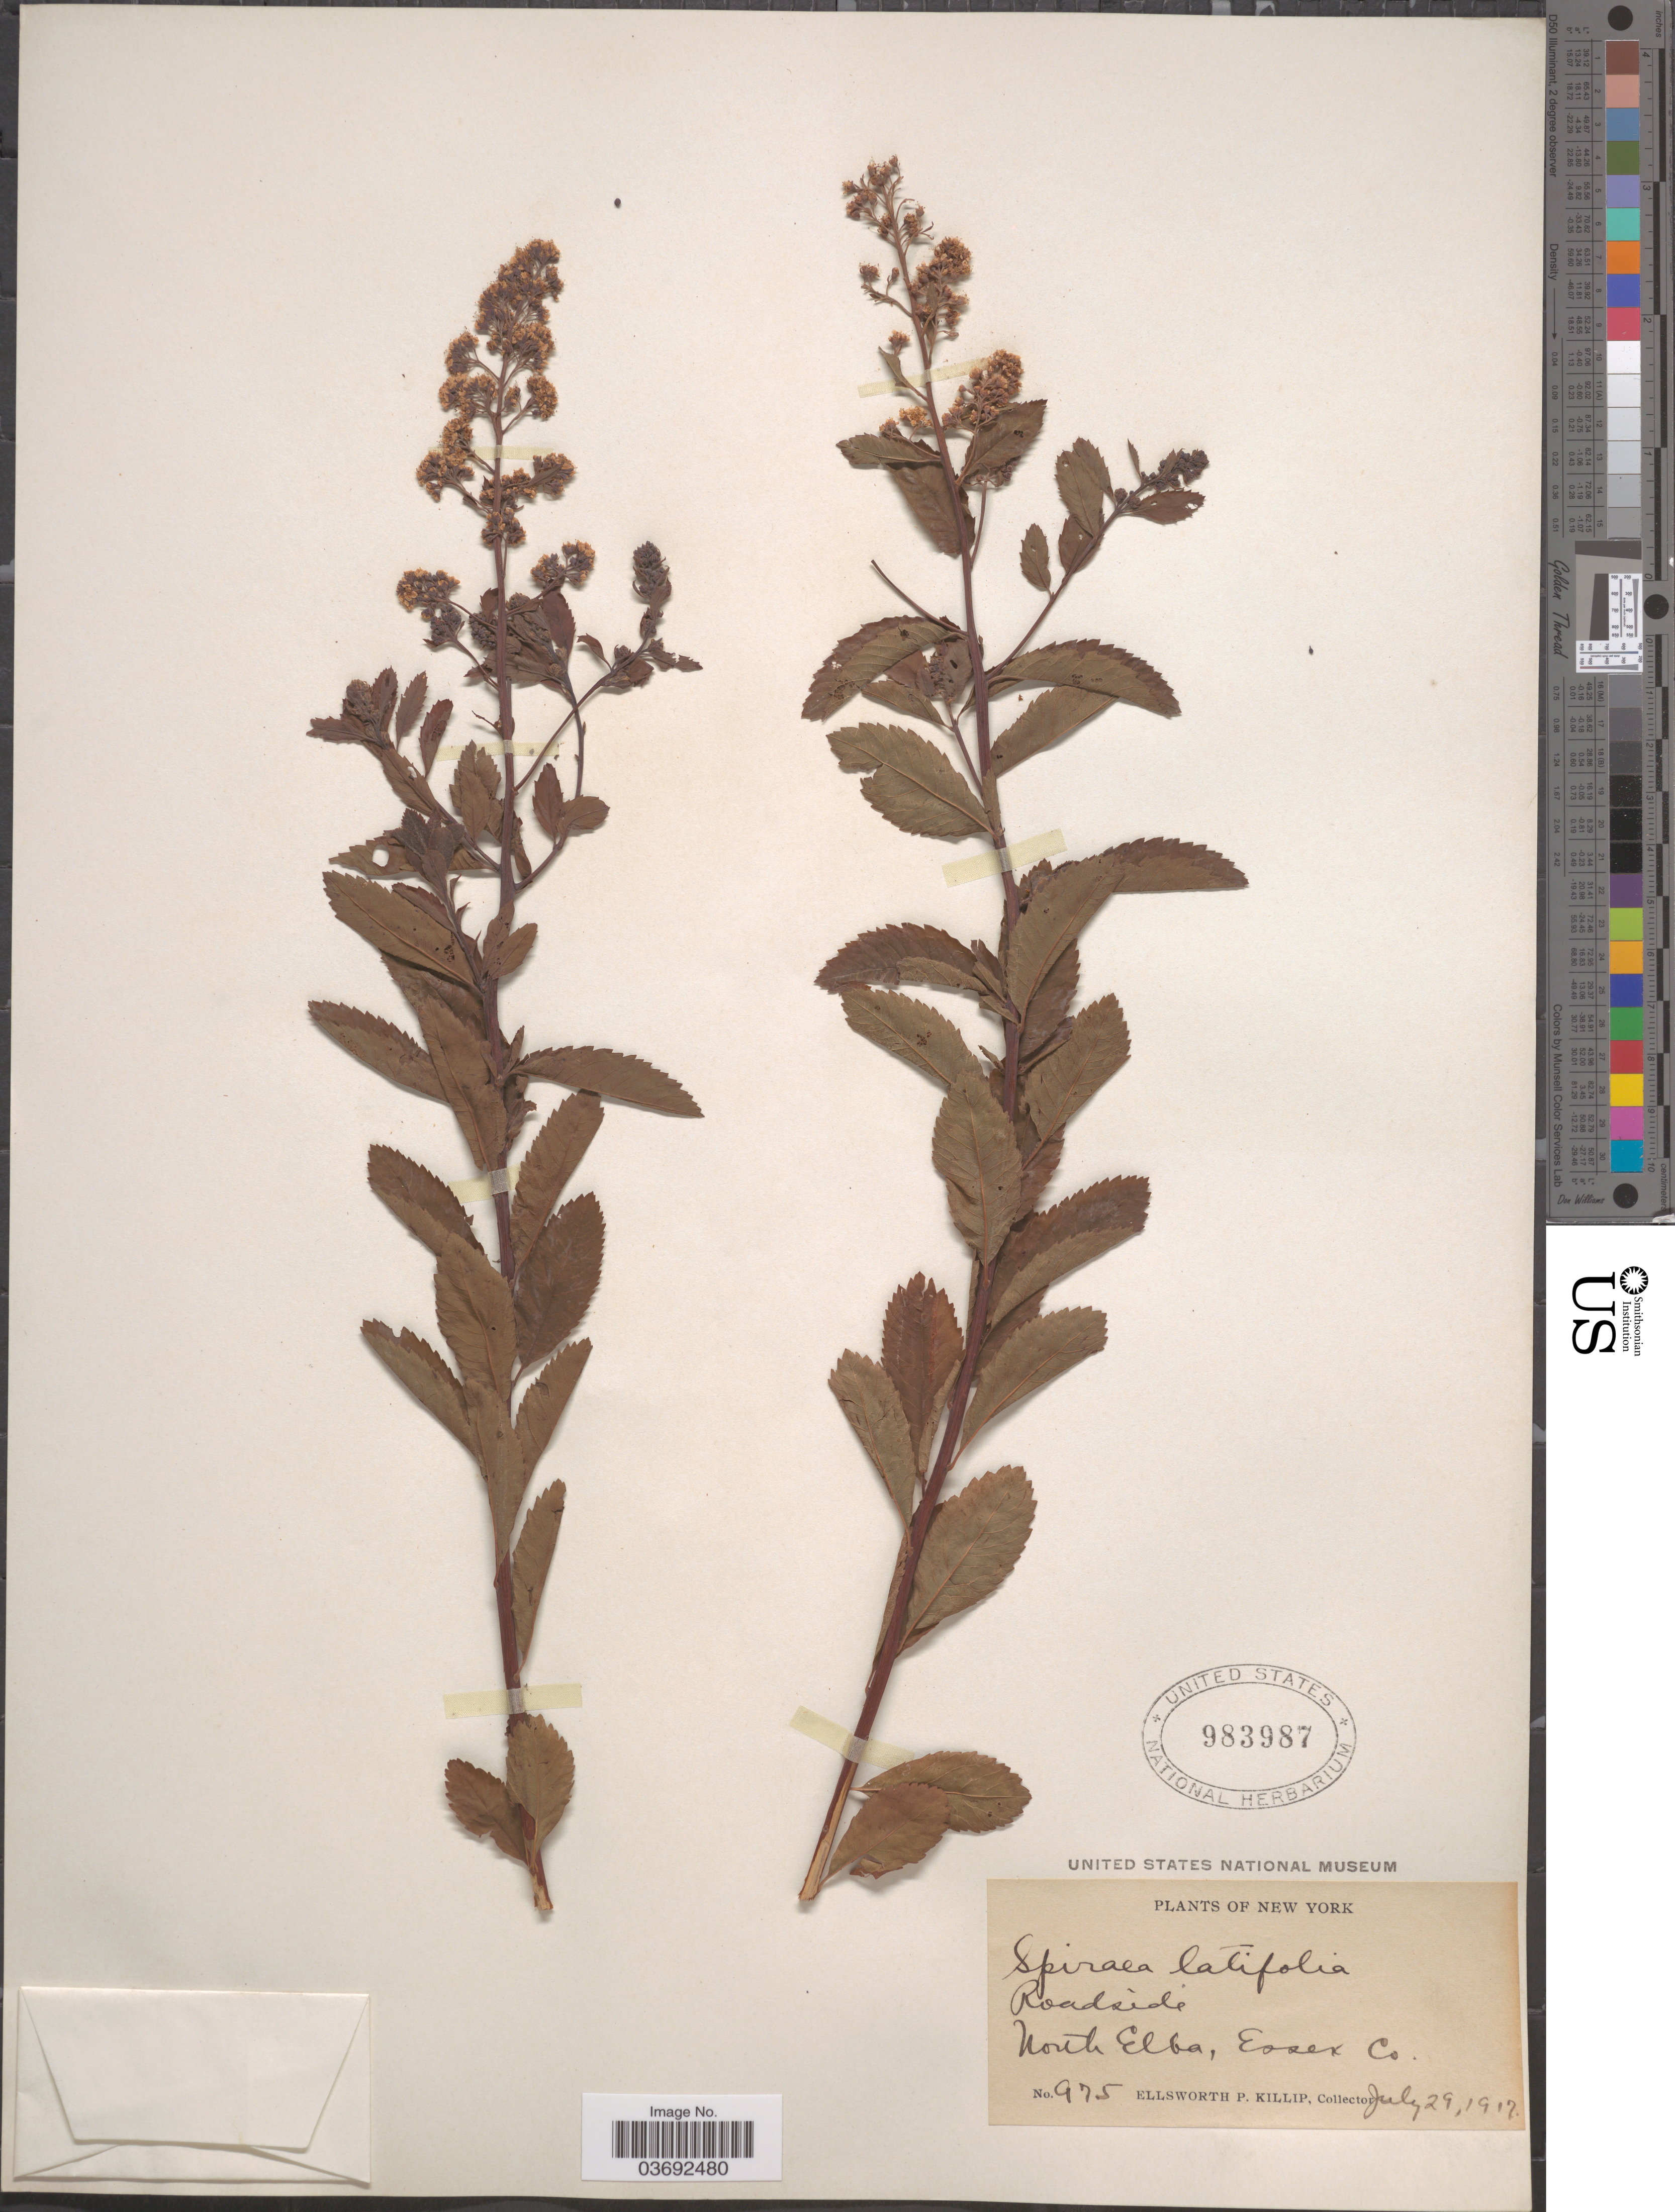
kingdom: Plantae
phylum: Tracheophyta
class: Magnoliopsida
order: Rosales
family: Rosaceae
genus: Spiraea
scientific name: Spiraea latifolia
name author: Borkh.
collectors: E. P. Killip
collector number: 975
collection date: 1917-07-29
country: United States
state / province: New York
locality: North Elba, Essex Co.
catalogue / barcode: US 983987